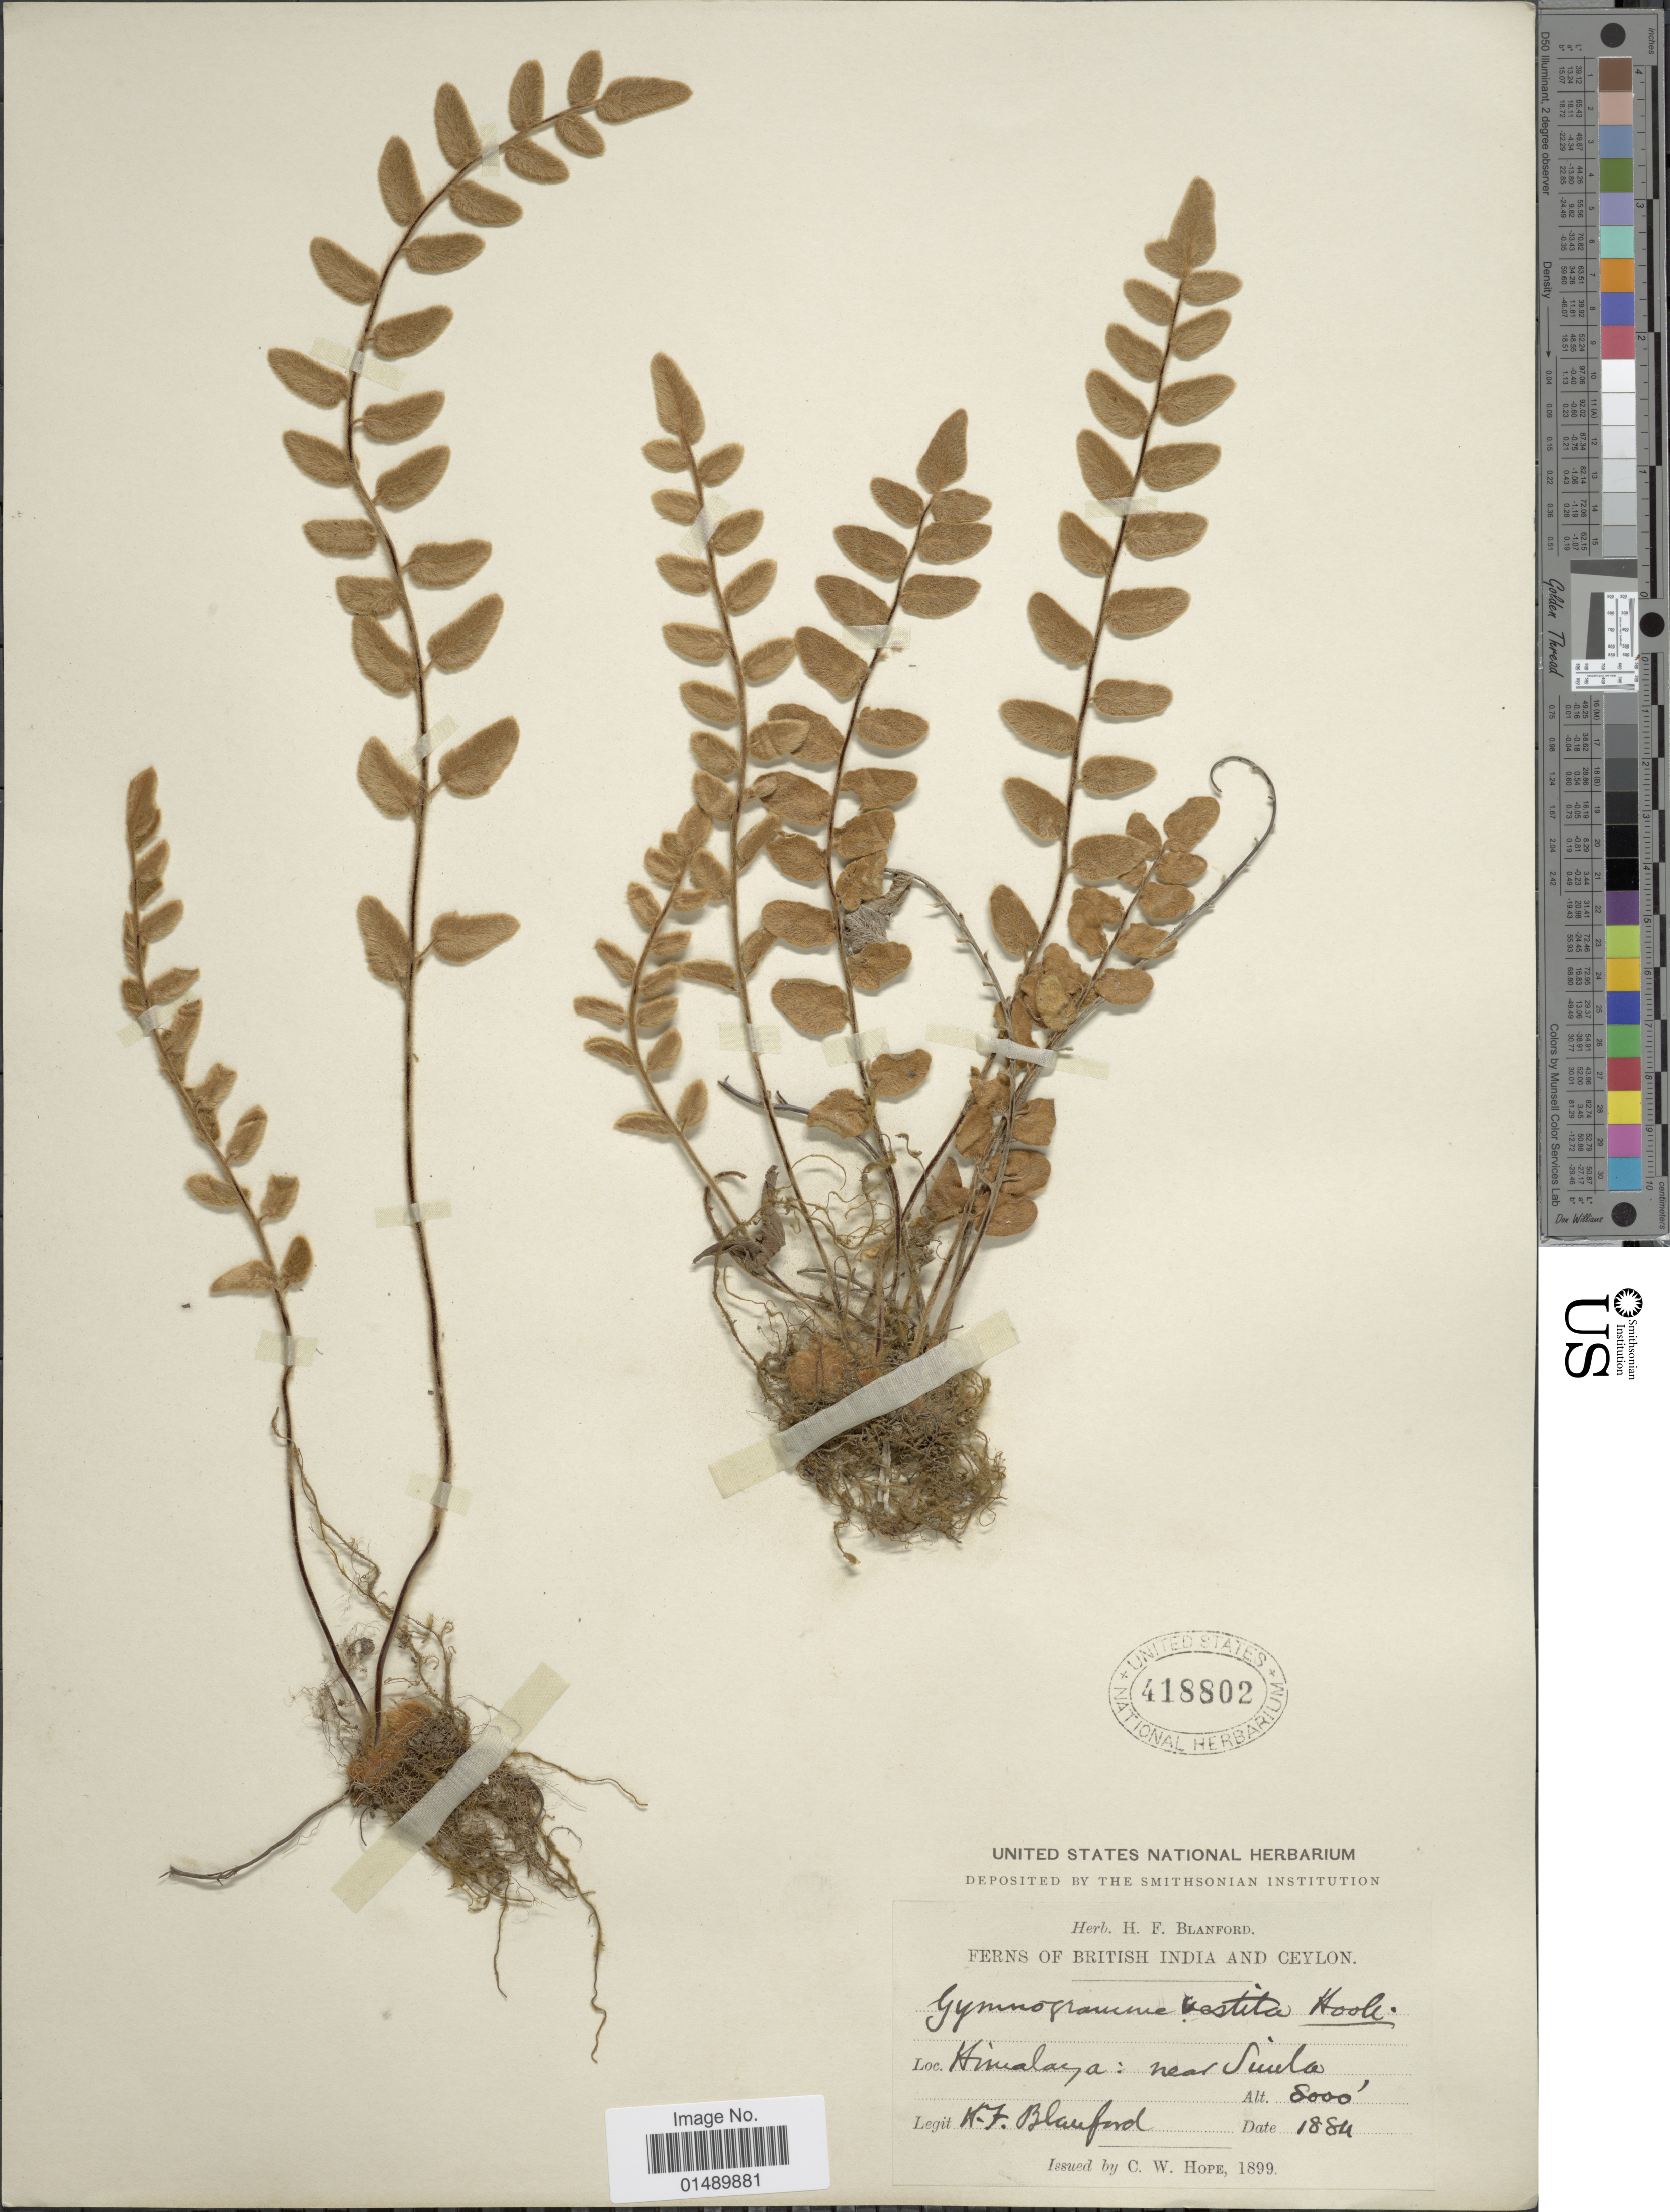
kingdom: Plantae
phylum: Tracheophyta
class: Polypodiopsida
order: Polypodiales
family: Pteridaceae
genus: Paragymnopteris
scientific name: Paragymnopteris vestita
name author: (Wall. ex C. Presl) K.H. Shing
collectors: H. Blanford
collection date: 1884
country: India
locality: British India and Ceylon, Himalaya: near Sula.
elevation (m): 2438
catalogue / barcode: US 418802